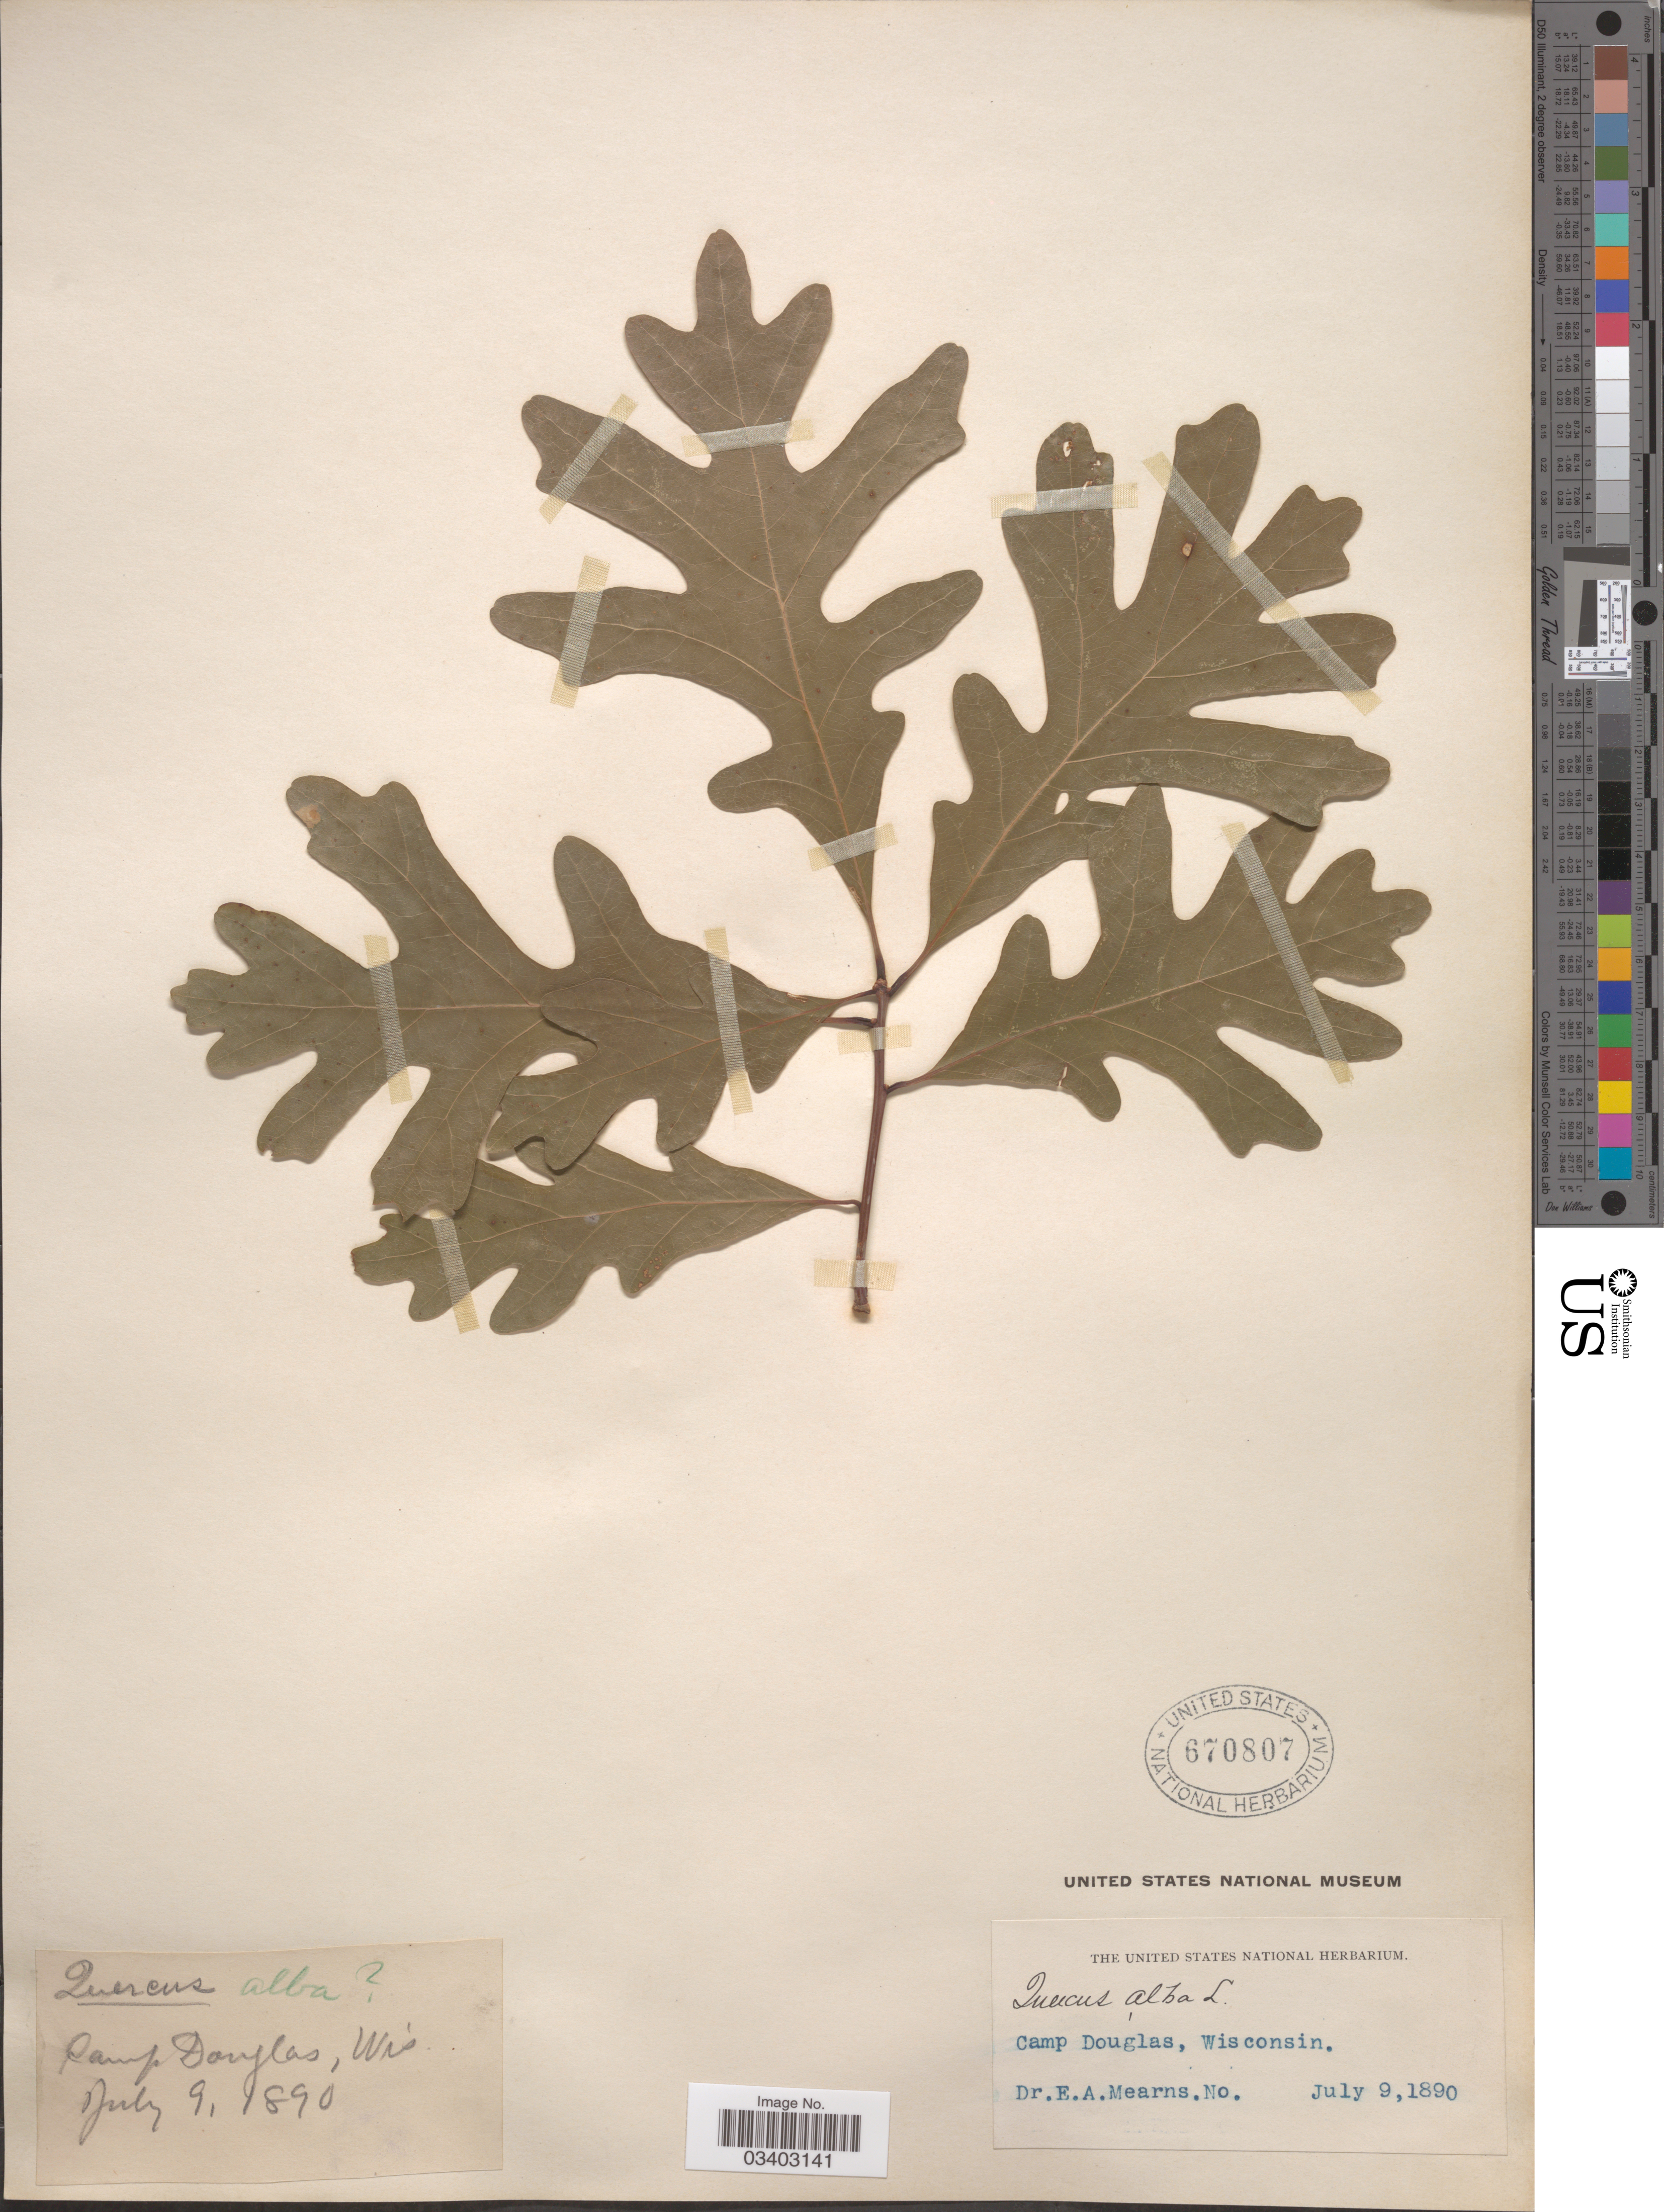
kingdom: Plantae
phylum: Tracheophyta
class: Magnoliopsida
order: Fagales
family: Fagaceae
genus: Quercus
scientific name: Quercus alba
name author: L.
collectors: E. A. Mearns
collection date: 1890-07-09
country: United States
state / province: Wisconsin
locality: Camp Douglas.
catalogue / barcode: US 670807